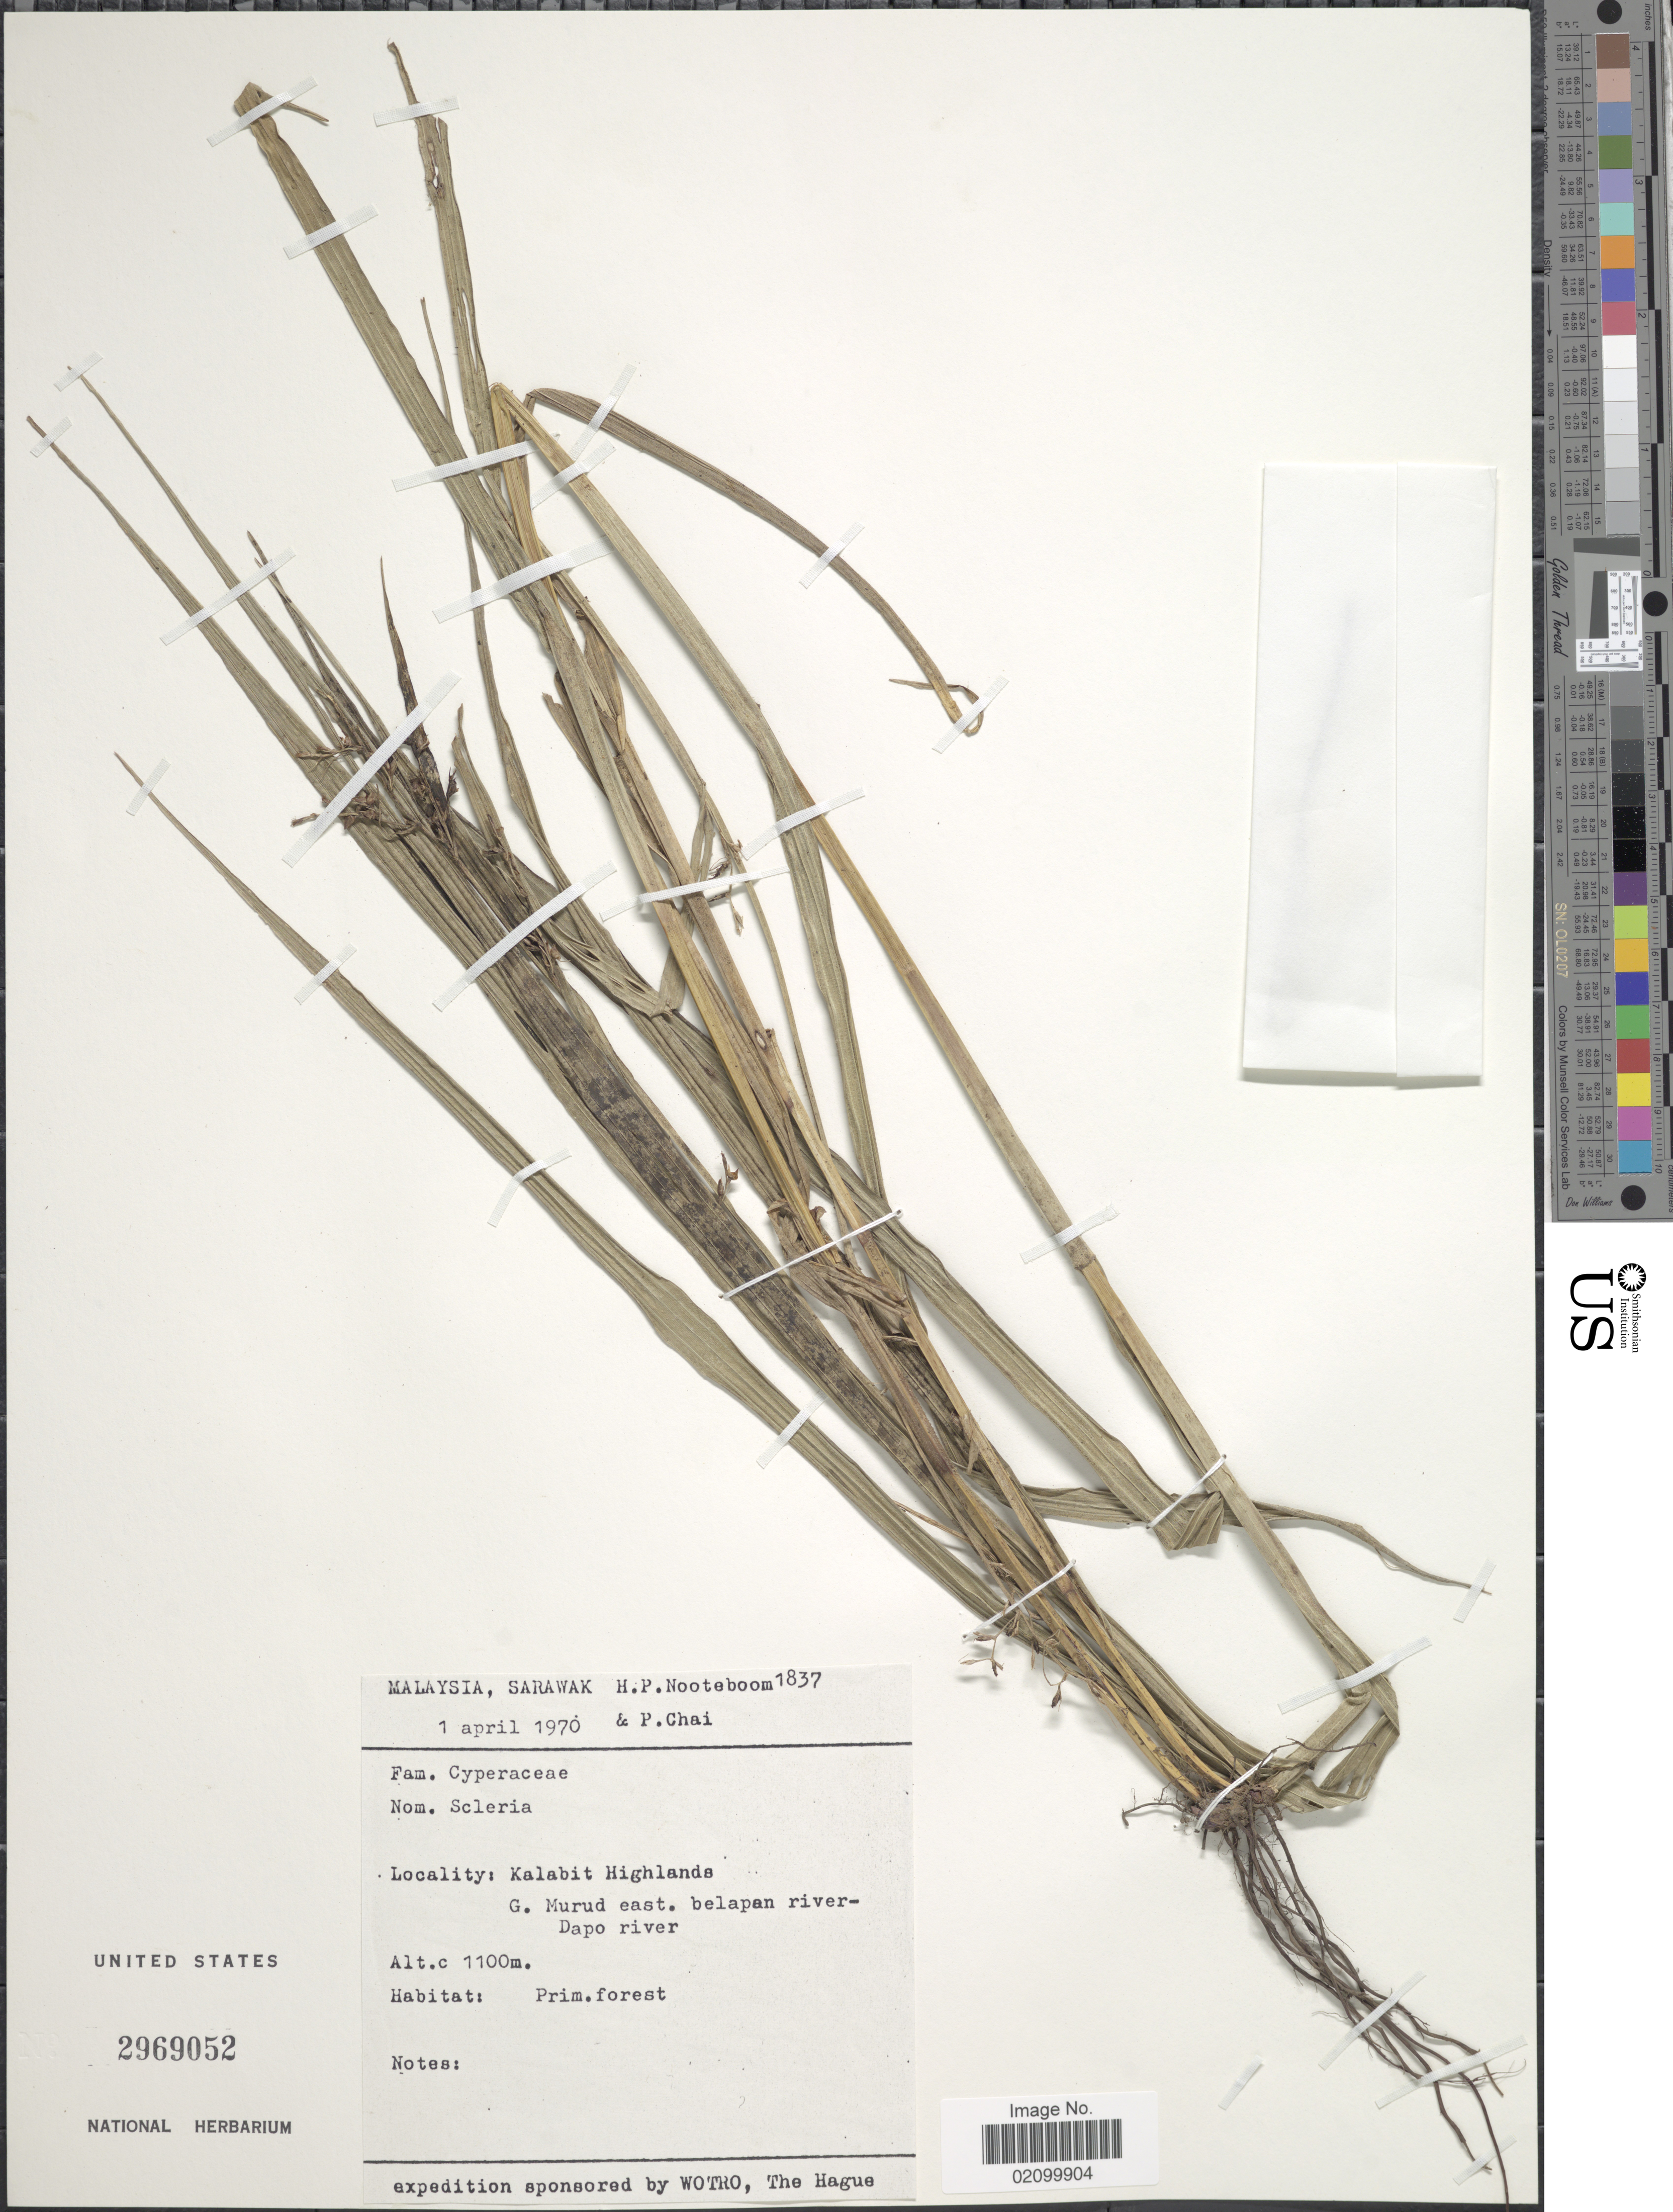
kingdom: Plantae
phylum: Tracheophyta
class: Liliopsida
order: Poales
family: Cyperaceae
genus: Scleria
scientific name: Scleria purpurascens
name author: Steud.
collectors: H. P. Nooteboom & P. Chai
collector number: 1837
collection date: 1970-04-01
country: Malaysia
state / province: Sarawak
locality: Kalabit Highlands. G. Murud east. belapan river- Dapo river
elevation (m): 1100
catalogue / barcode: US 2969052